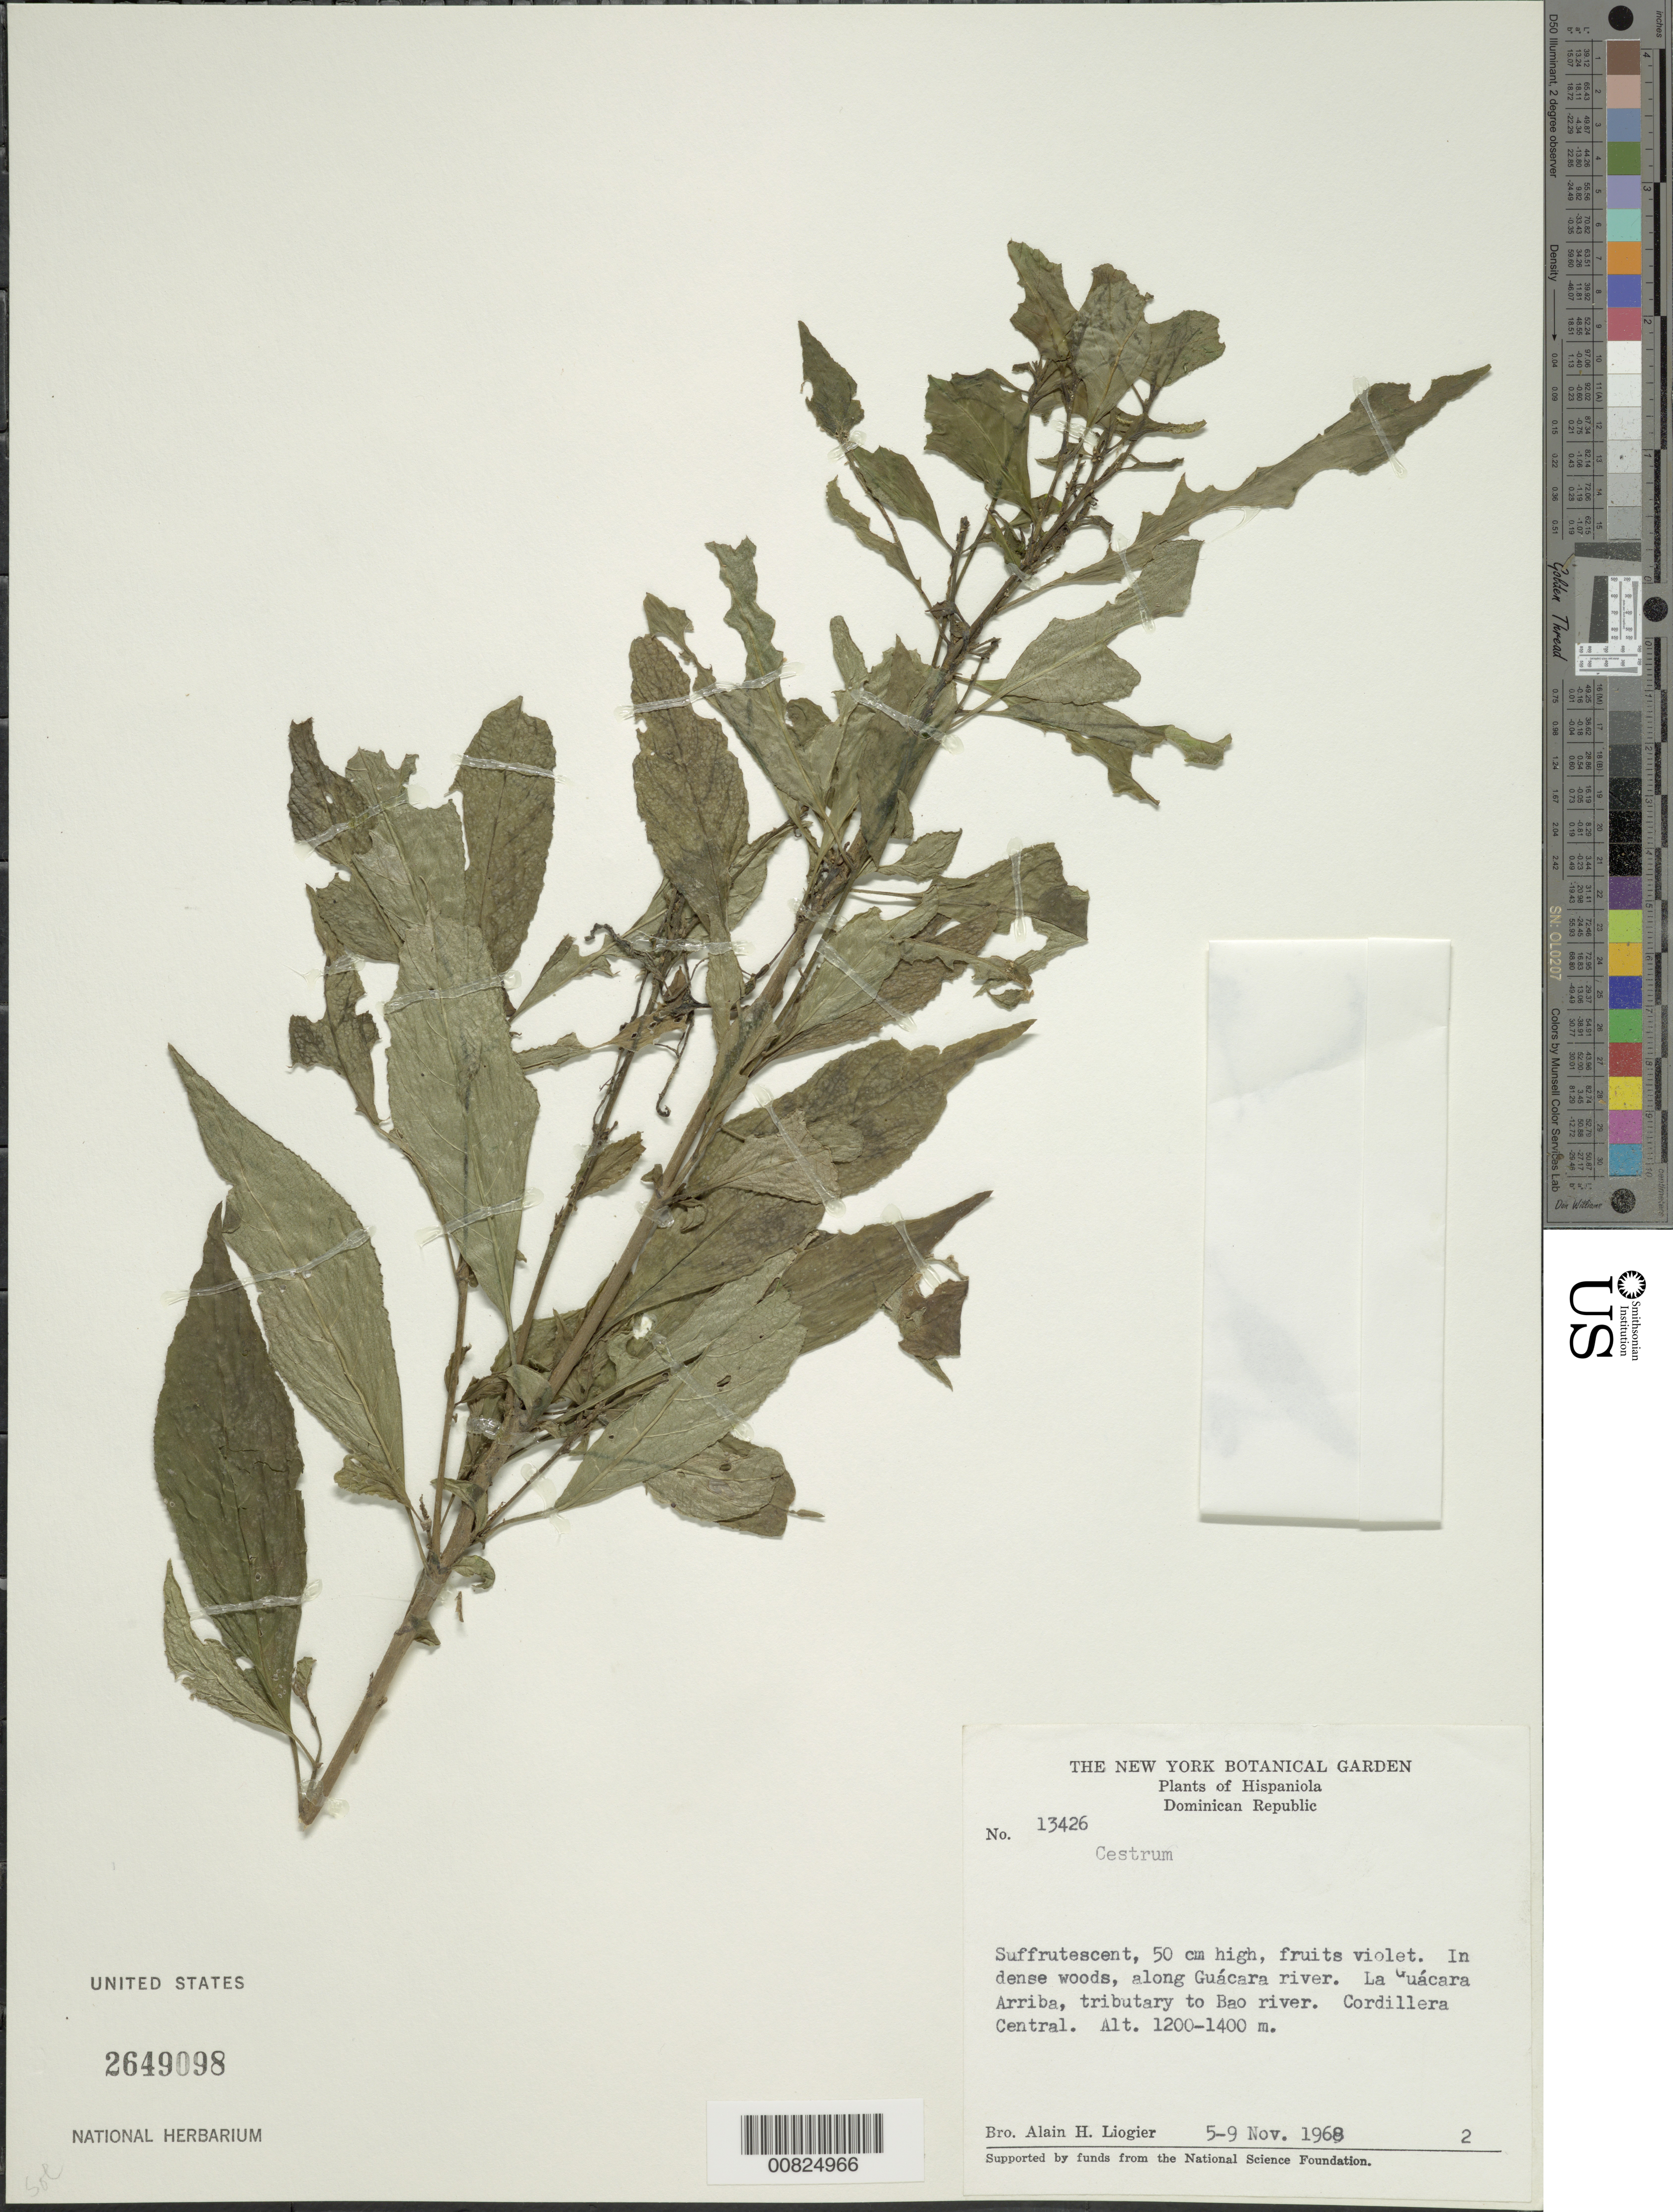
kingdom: Plantae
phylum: Tracheophyta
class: Magnoliopsida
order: Solanales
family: Solanaceae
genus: Cestrum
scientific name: Cestrum sp.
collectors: A. H. Liogier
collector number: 13426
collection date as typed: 05 Nov 1968 to 09 Nov 1968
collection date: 1968-11-05/1968-11-09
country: Dominican Republic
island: Hispaniola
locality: La Guácara Arriba, along Guácara River, tributary to Bao River. Cordillera Central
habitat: In dense woods along river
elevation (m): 1200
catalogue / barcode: US 2649098